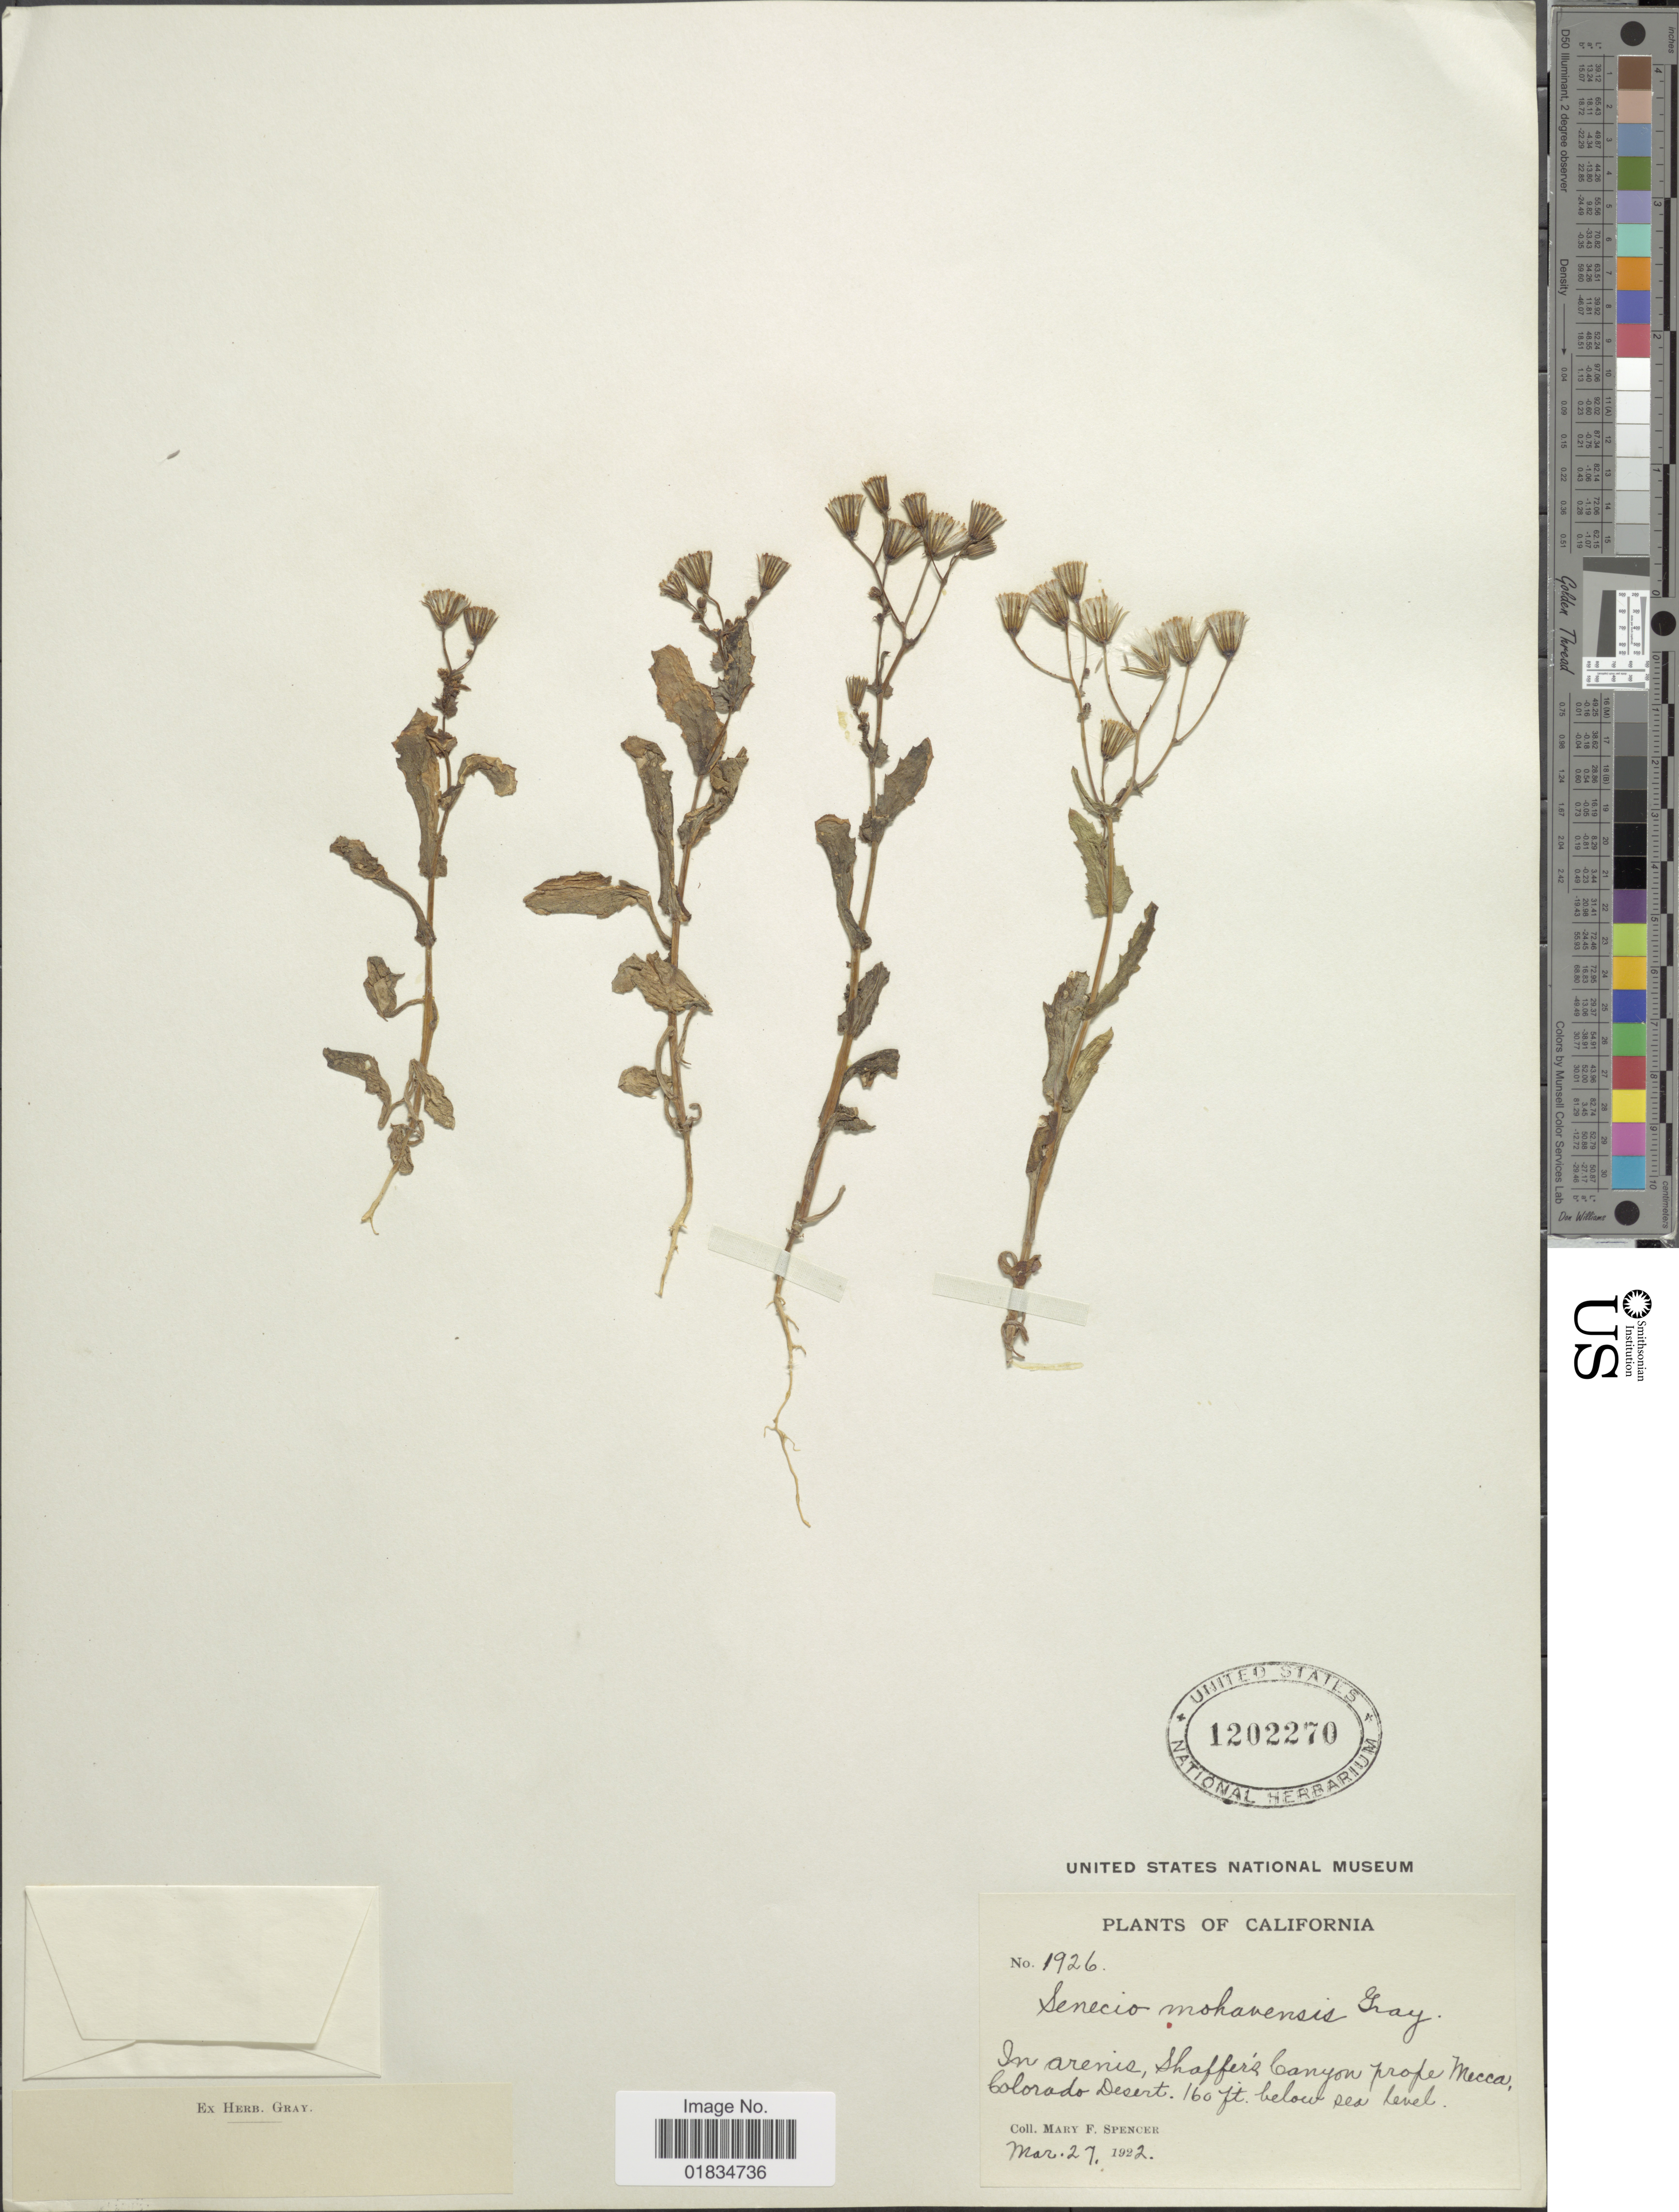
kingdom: Plantae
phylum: Tracheophyta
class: Magnoliopsida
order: Asterales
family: Asteraceae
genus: Senecio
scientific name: Senecio mohavensis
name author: A. Gray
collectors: M. Spencer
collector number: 1926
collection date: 1922-03-27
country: United States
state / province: California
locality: Shaffer's Canyon prope Mecca, Colorado Desert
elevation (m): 49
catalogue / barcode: US 1202270